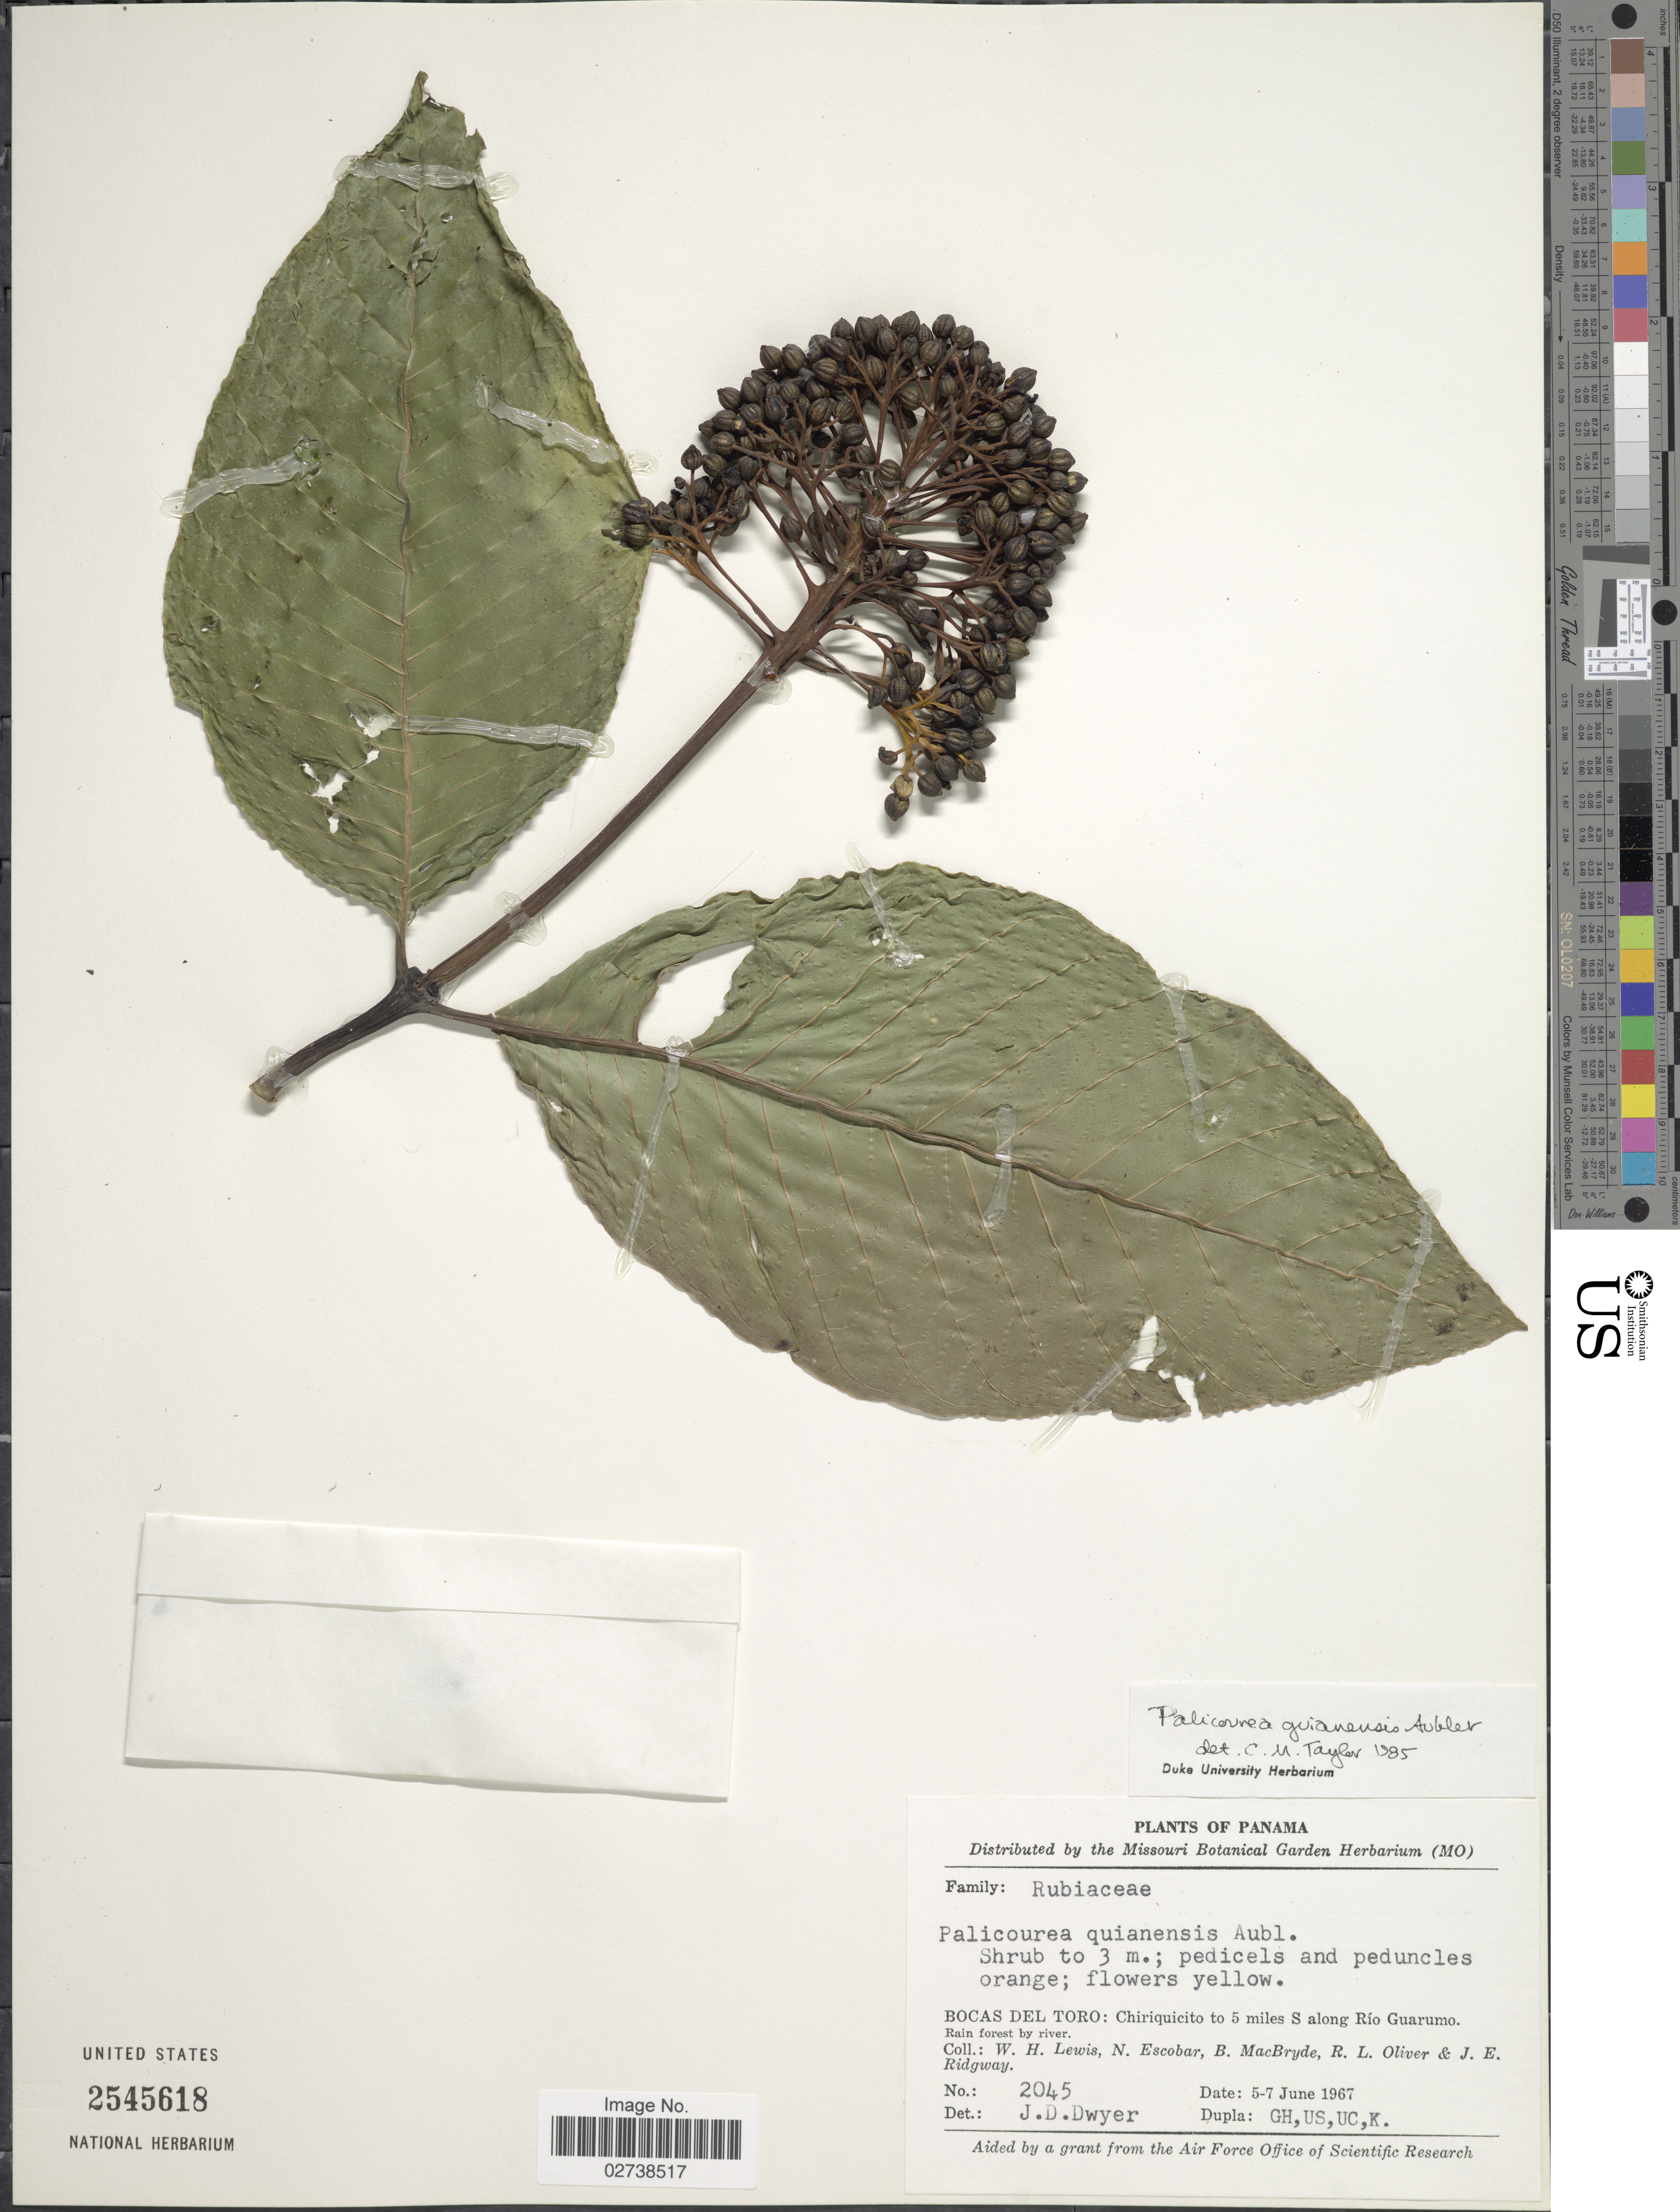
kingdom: Plantae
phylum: Tracheophyta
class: Magnoliopsida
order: Gentianales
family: Rubiaceae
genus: Palicourea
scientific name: Palicourea guianensis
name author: Aubl.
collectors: W. H. Lewis, N. Escobar, B. MacBryde, R. Oliver & J. Ridgway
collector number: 2045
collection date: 1967-06-05/1967-06-07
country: Panama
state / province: Bocas del Toro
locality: Chiriquicito to 5 miles S along Río Guarumo. Rain forest by river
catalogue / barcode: US 2545618